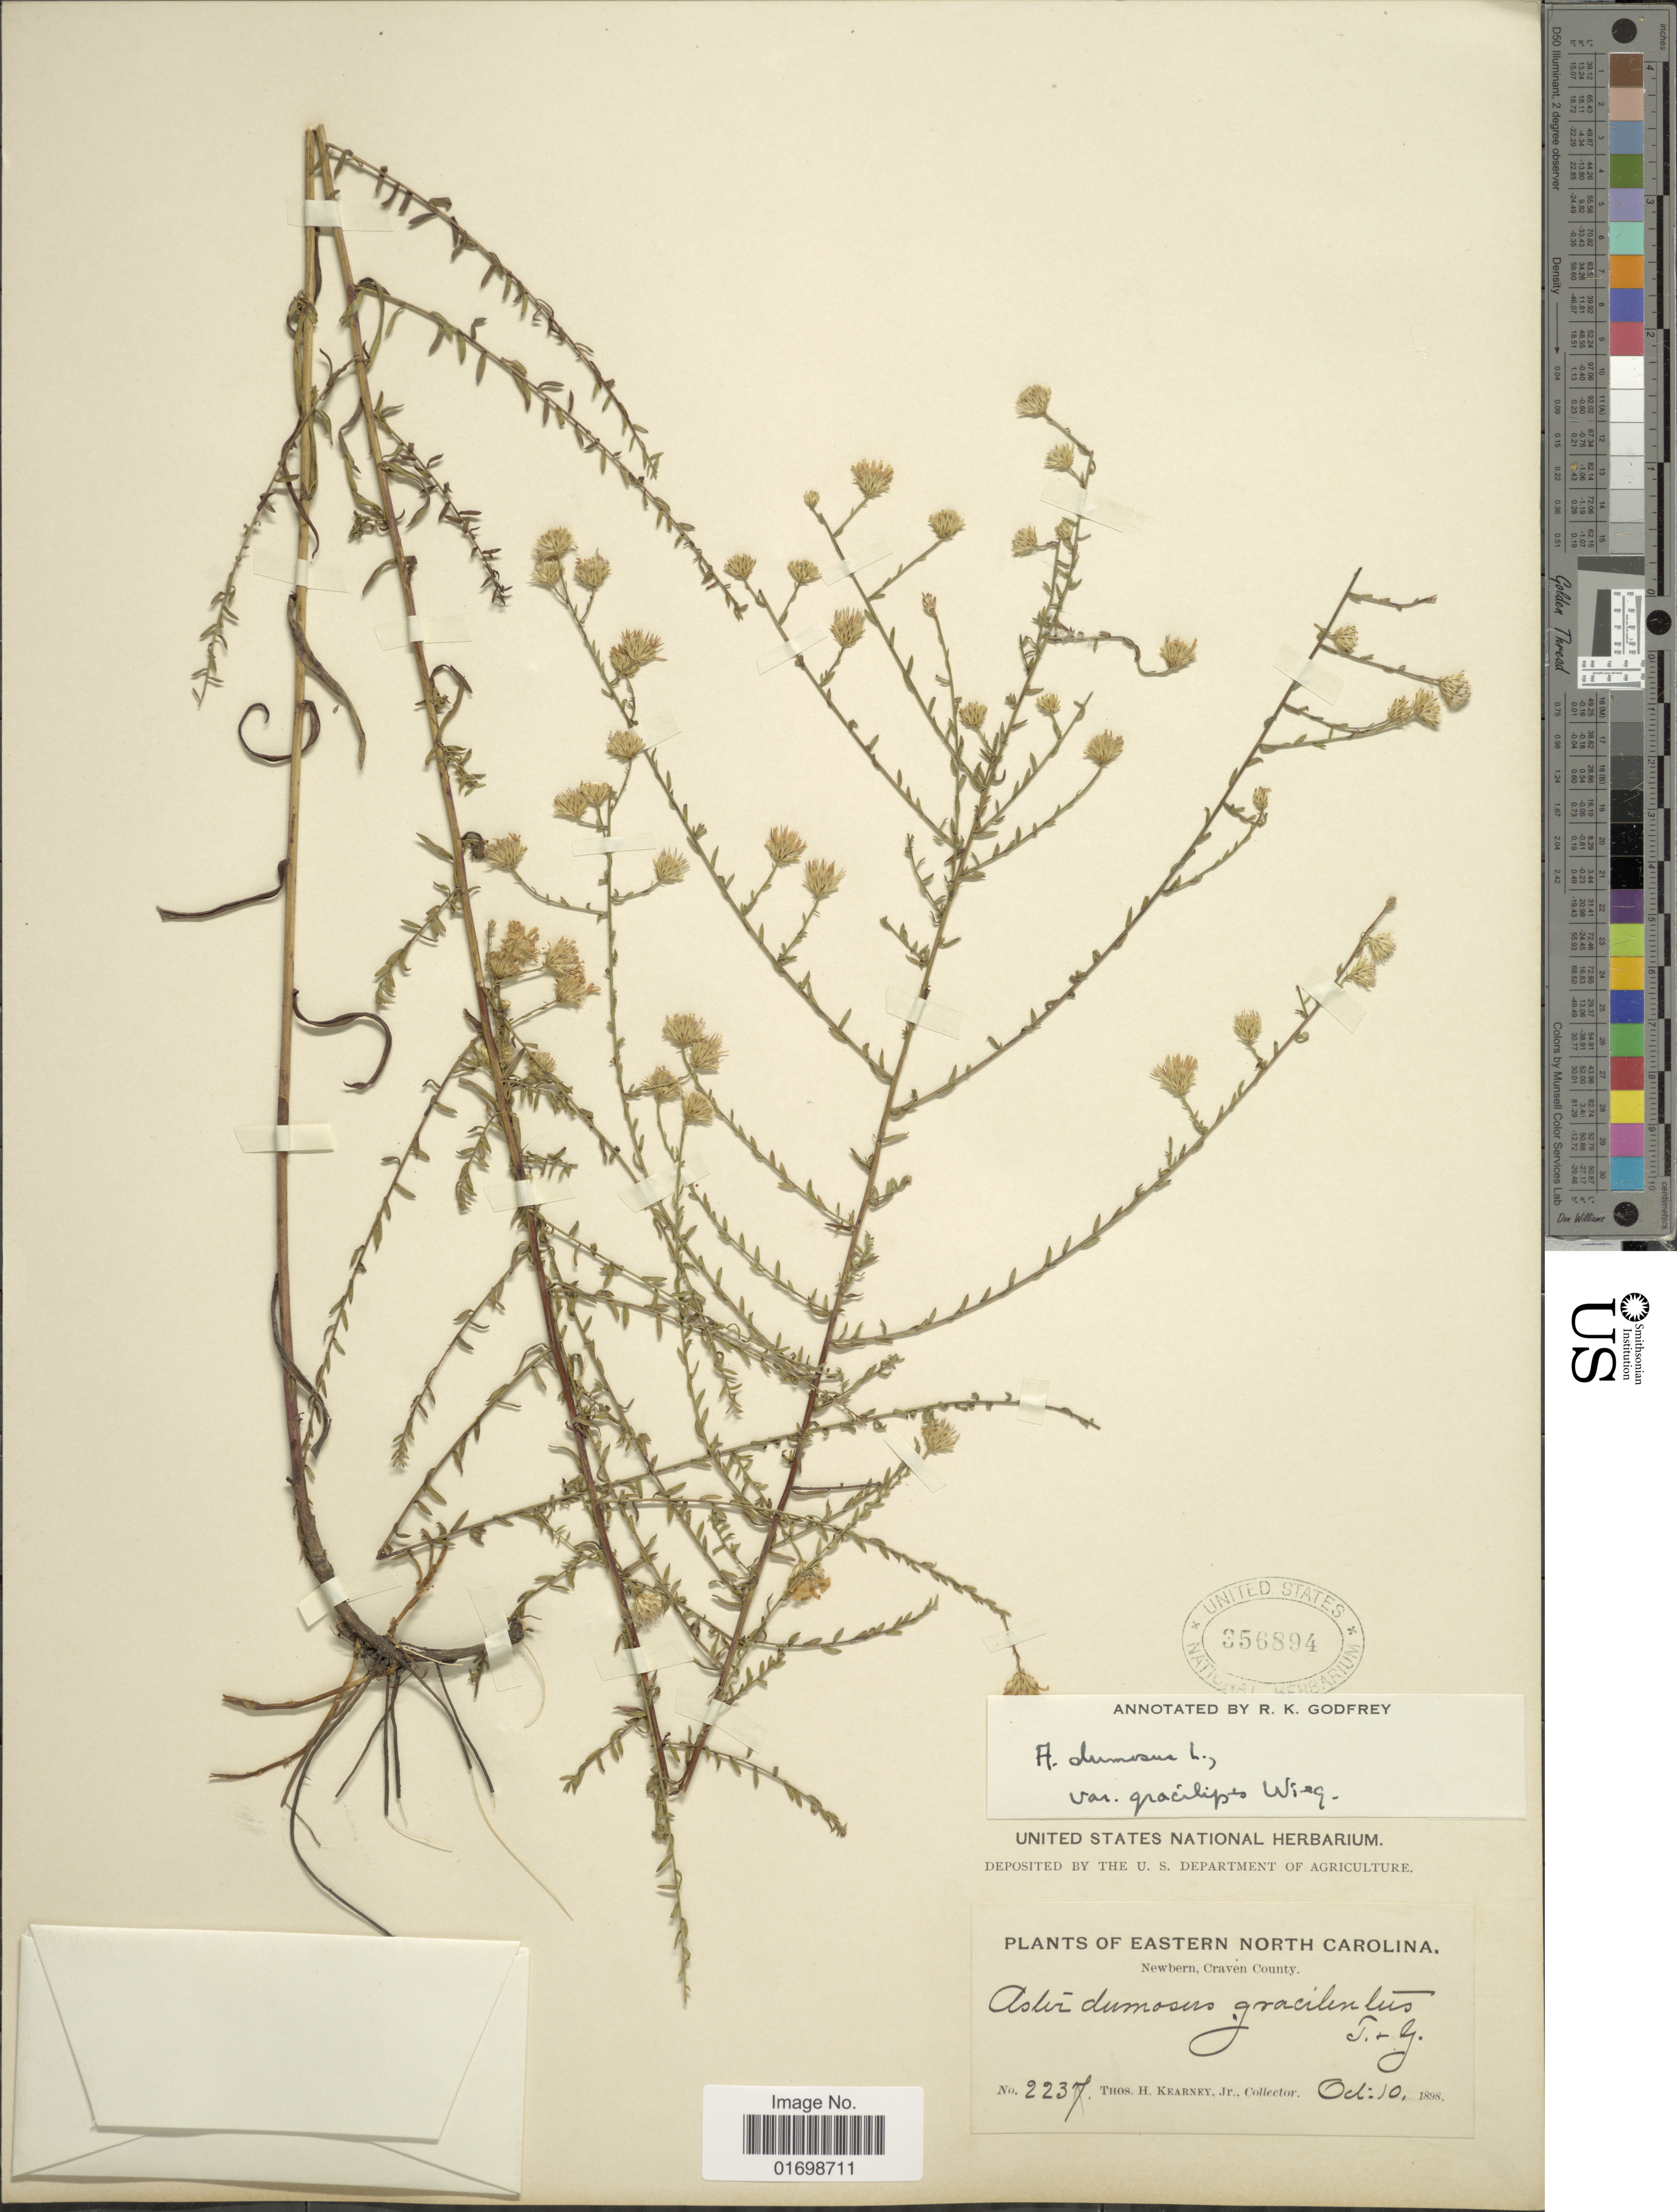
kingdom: Plantae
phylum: Tracheophyta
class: Magnoliopsida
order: Asterales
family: Asteraceae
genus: Symphyotrichum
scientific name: Symphyotrichum dumosum var. gracilipes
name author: (Wiegand) G.L. Nesom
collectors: T. H. Kearney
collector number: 2237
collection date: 1898-10-10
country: United States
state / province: North Carolina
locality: Eastern North Carolina. Newbern, Craven County.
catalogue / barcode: US 356894